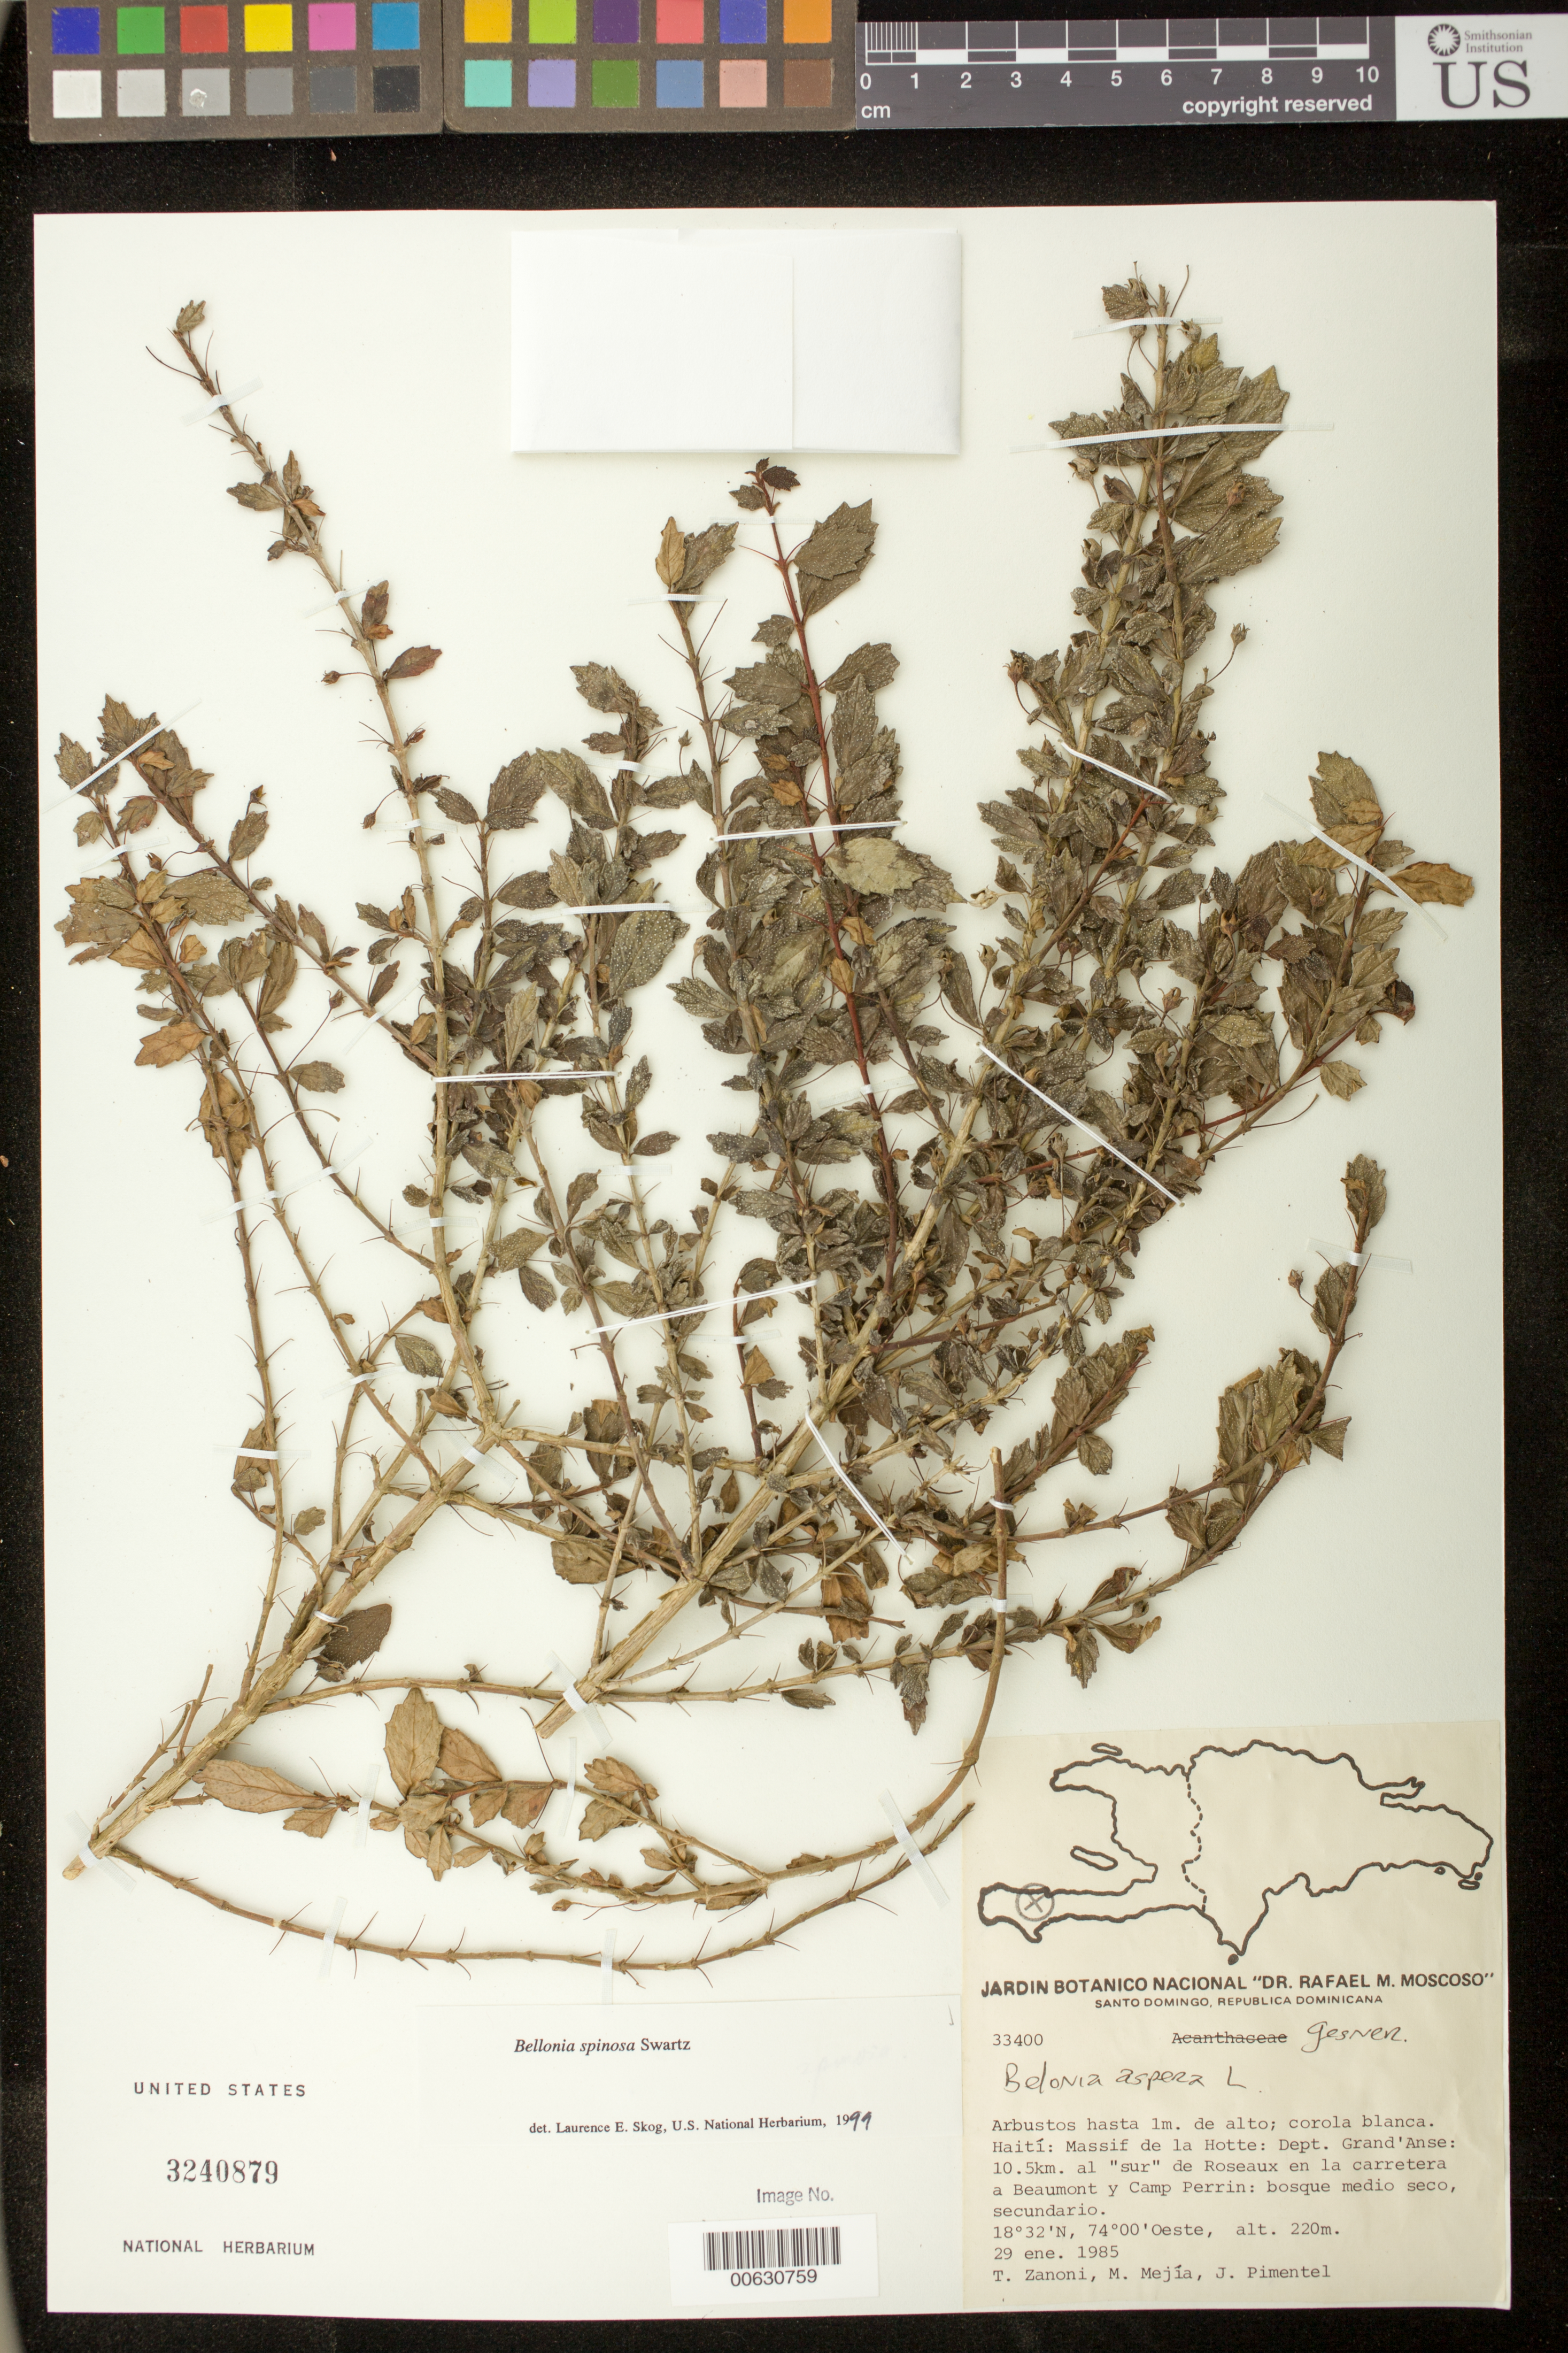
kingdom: Plantae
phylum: Tracheophyta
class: Magnoliopsida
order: Lamiales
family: Gesneriaceae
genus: Bellonia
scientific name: Bellonia spinosa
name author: Sw.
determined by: Skog, Laurence E.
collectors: T. A. Zanoni, M. Mejia & J. Pimentel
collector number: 33400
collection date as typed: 29 Jan 1985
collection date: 1985-01-29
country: Haiti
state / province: Grand'Anse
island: Hispaniola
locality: Massif de la Hotte: 10.5 km al S de Roseaux en la carretera a Beaumont y camp Perrin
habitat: Bosque medio seco, secundario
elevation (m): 220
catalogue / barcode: US 3240879